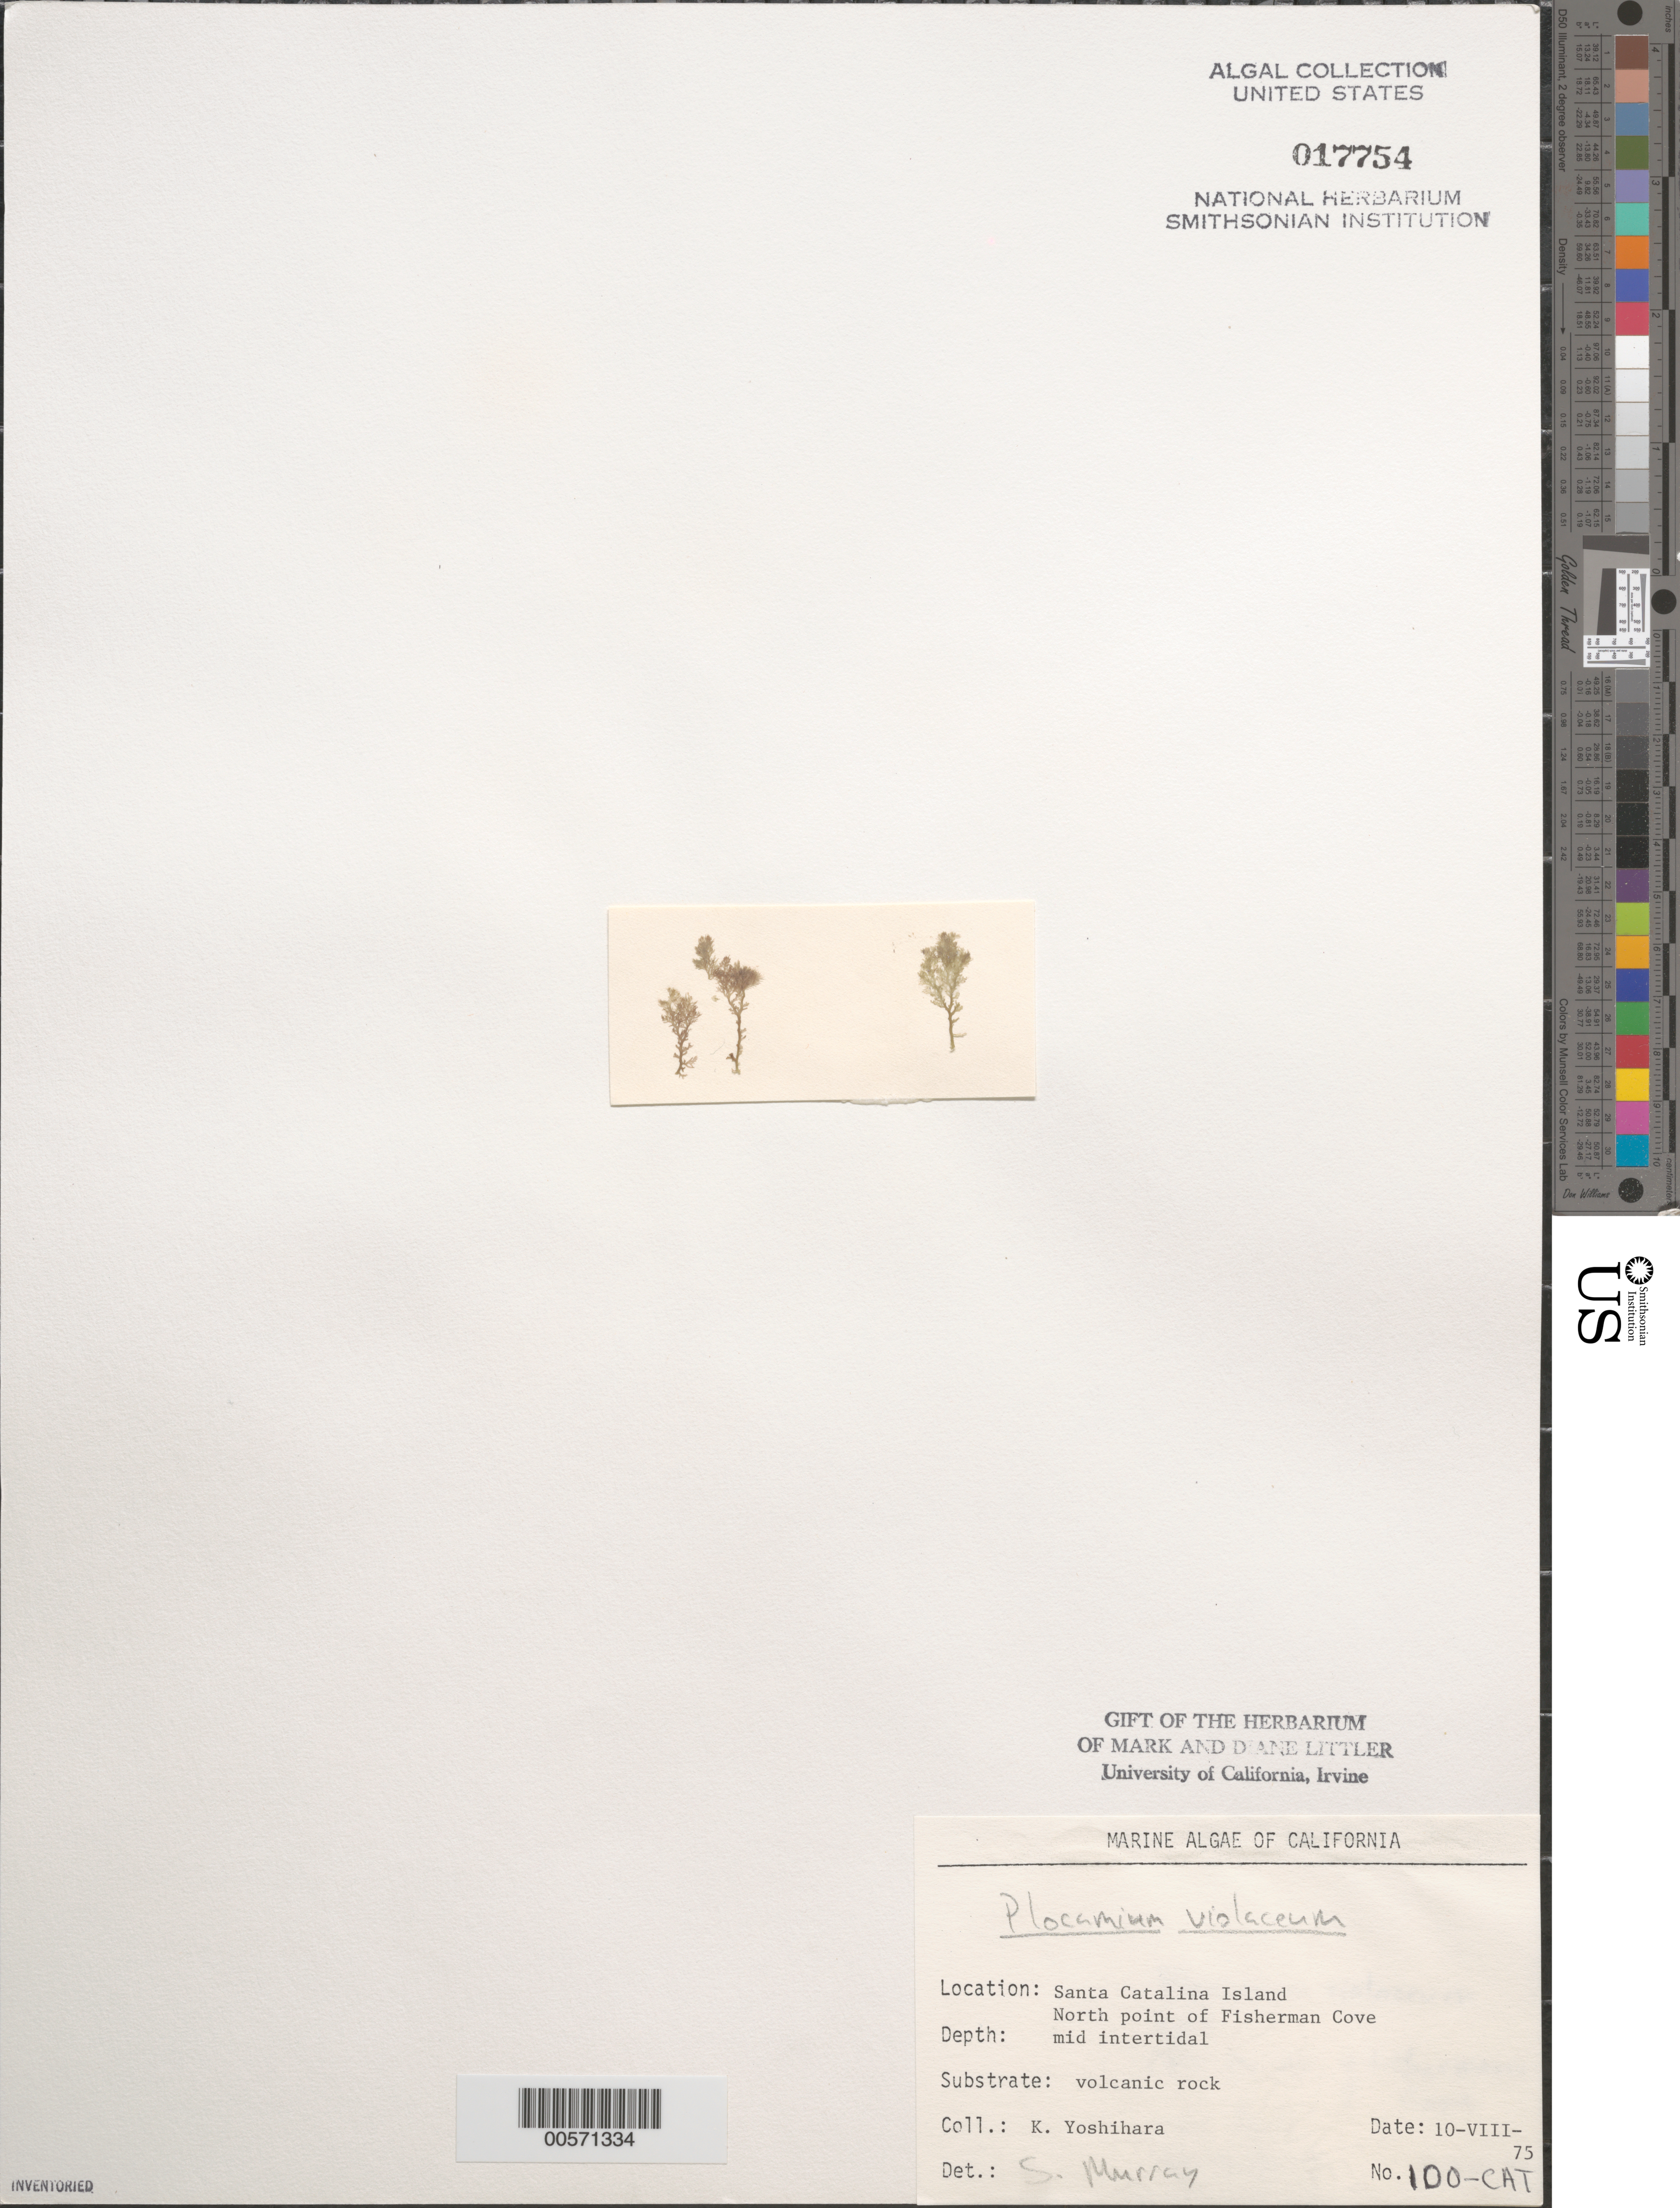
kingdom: Plantae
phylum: Rhodophyta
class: Florideophyceae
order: Plocamiales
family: Plocamiaceae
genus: Plocamium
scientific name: Plocamium violaceum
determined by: Murray, S. N.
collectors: K. Yoshihara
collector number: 100-cat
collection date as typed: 10 Aug 1975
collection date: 1975-08-10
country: United States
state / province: California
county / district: Los Angeles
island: Santa Catalina Island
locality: Fishermen Cove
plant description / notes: BLM-SOCALBIGHT Rocky Intertidal Survey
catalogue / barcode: US 17754